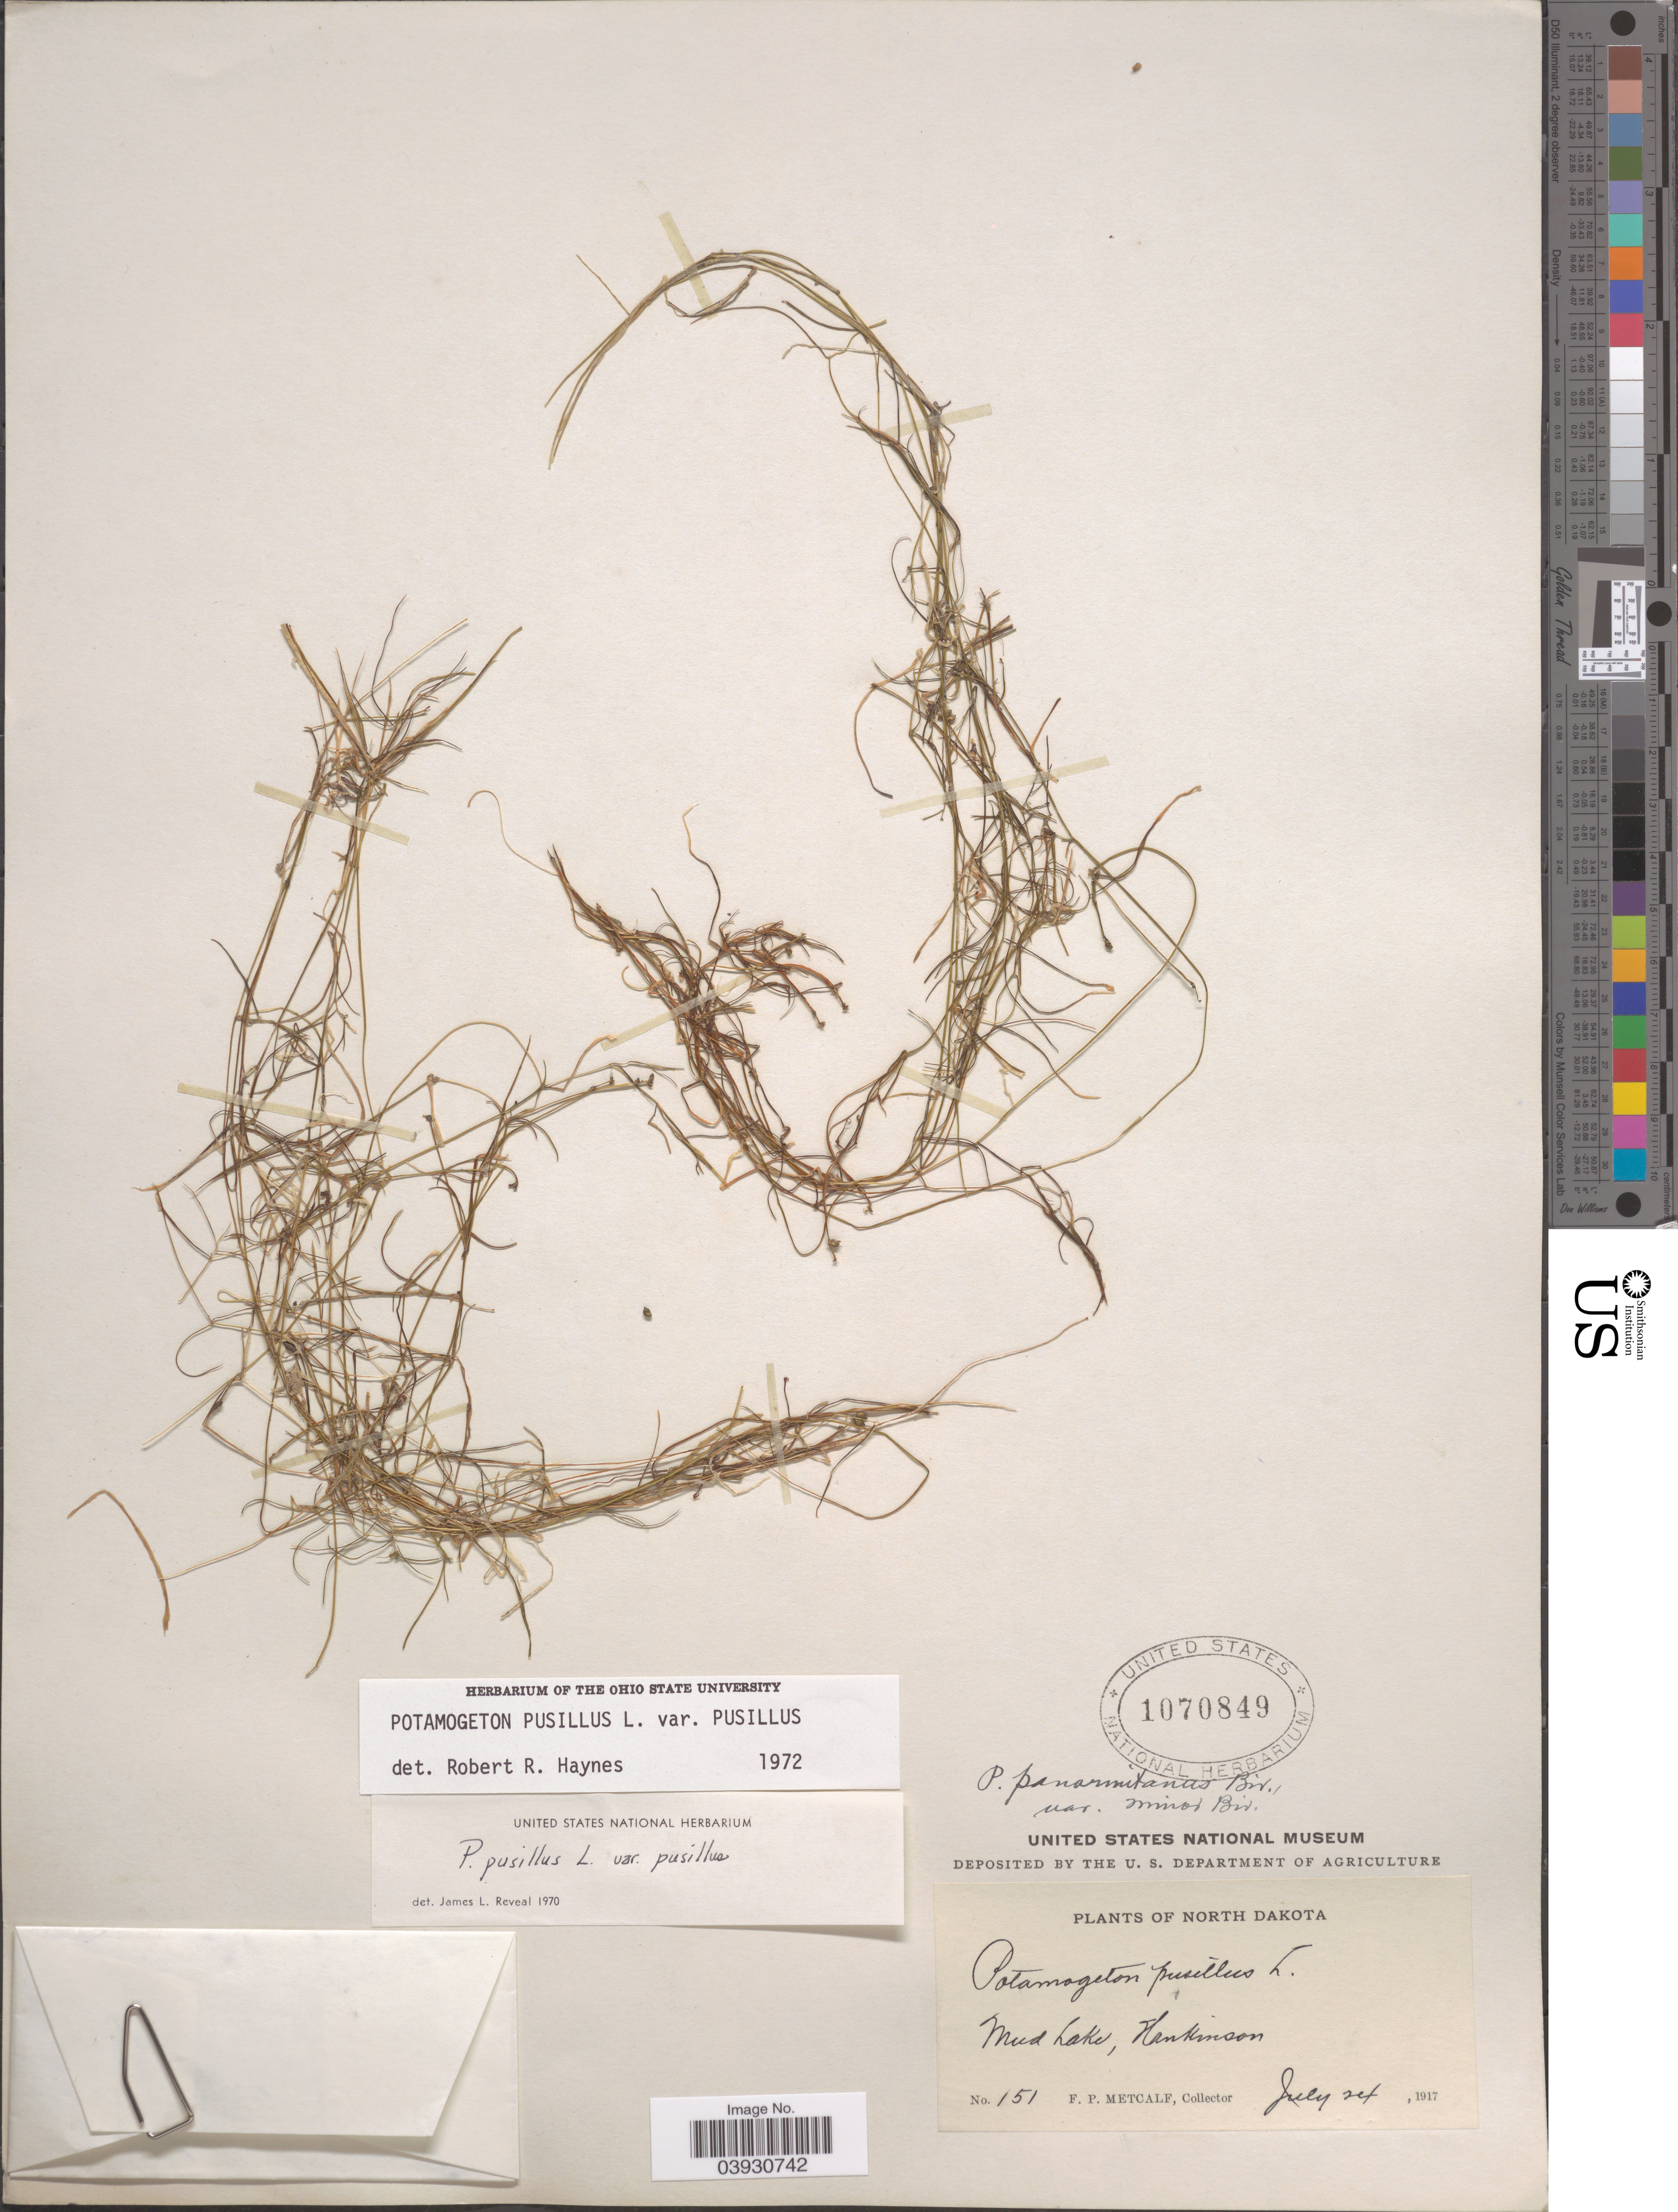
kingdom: Plantae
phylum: Tracheophyta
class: Liliopsida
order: Alismatales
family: Potamogetonaceae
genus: Potamogeton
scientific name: Potamogeton pusillus var. pusillus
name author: L.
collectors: F. Metcalf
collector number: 151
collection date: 1917-07-24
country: United States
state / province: North Dakota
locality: Mud Lake, Hankinson.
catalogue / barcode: US 1070849